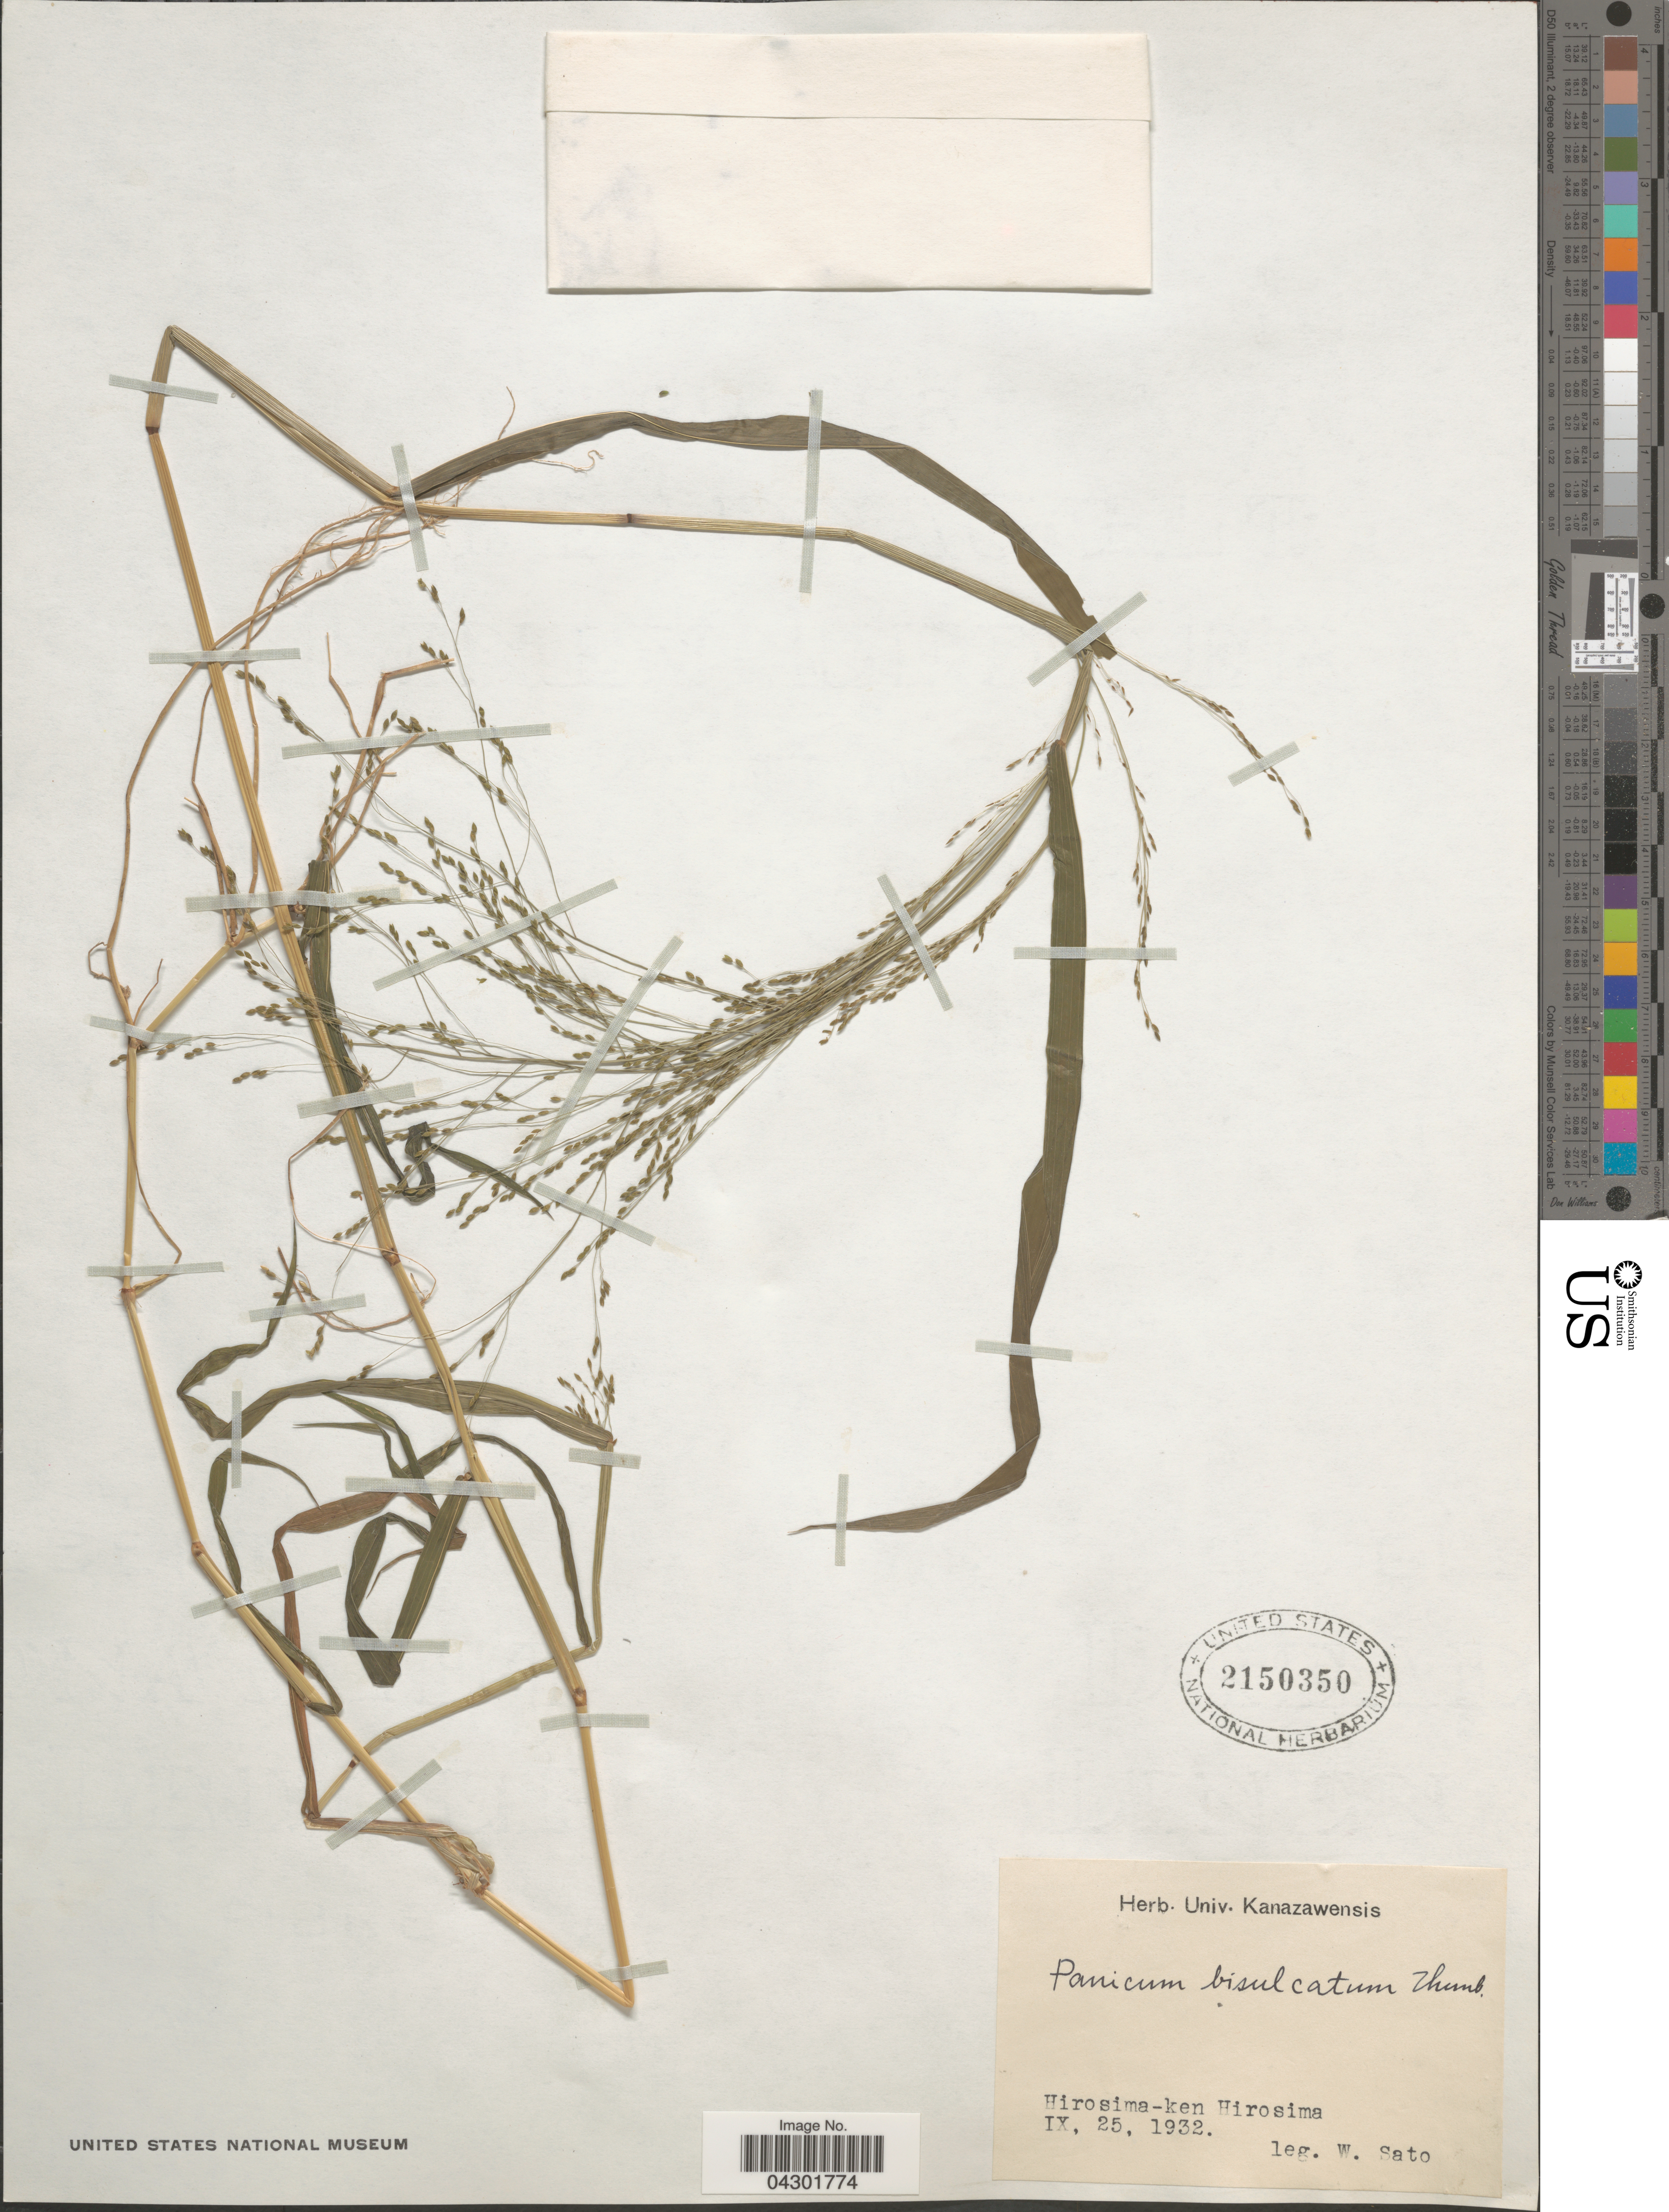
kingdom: Plantae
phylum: Tracheophyta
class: Liliopsida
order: Poales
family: Poaceae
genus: Panicum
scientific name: Panicum bisulcatum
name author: Thunb.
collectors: W. Sato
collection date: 1932-09-25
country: Japan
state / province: Hirosima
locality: Hirosima-ken Hirosima.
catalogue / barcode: US 2150350